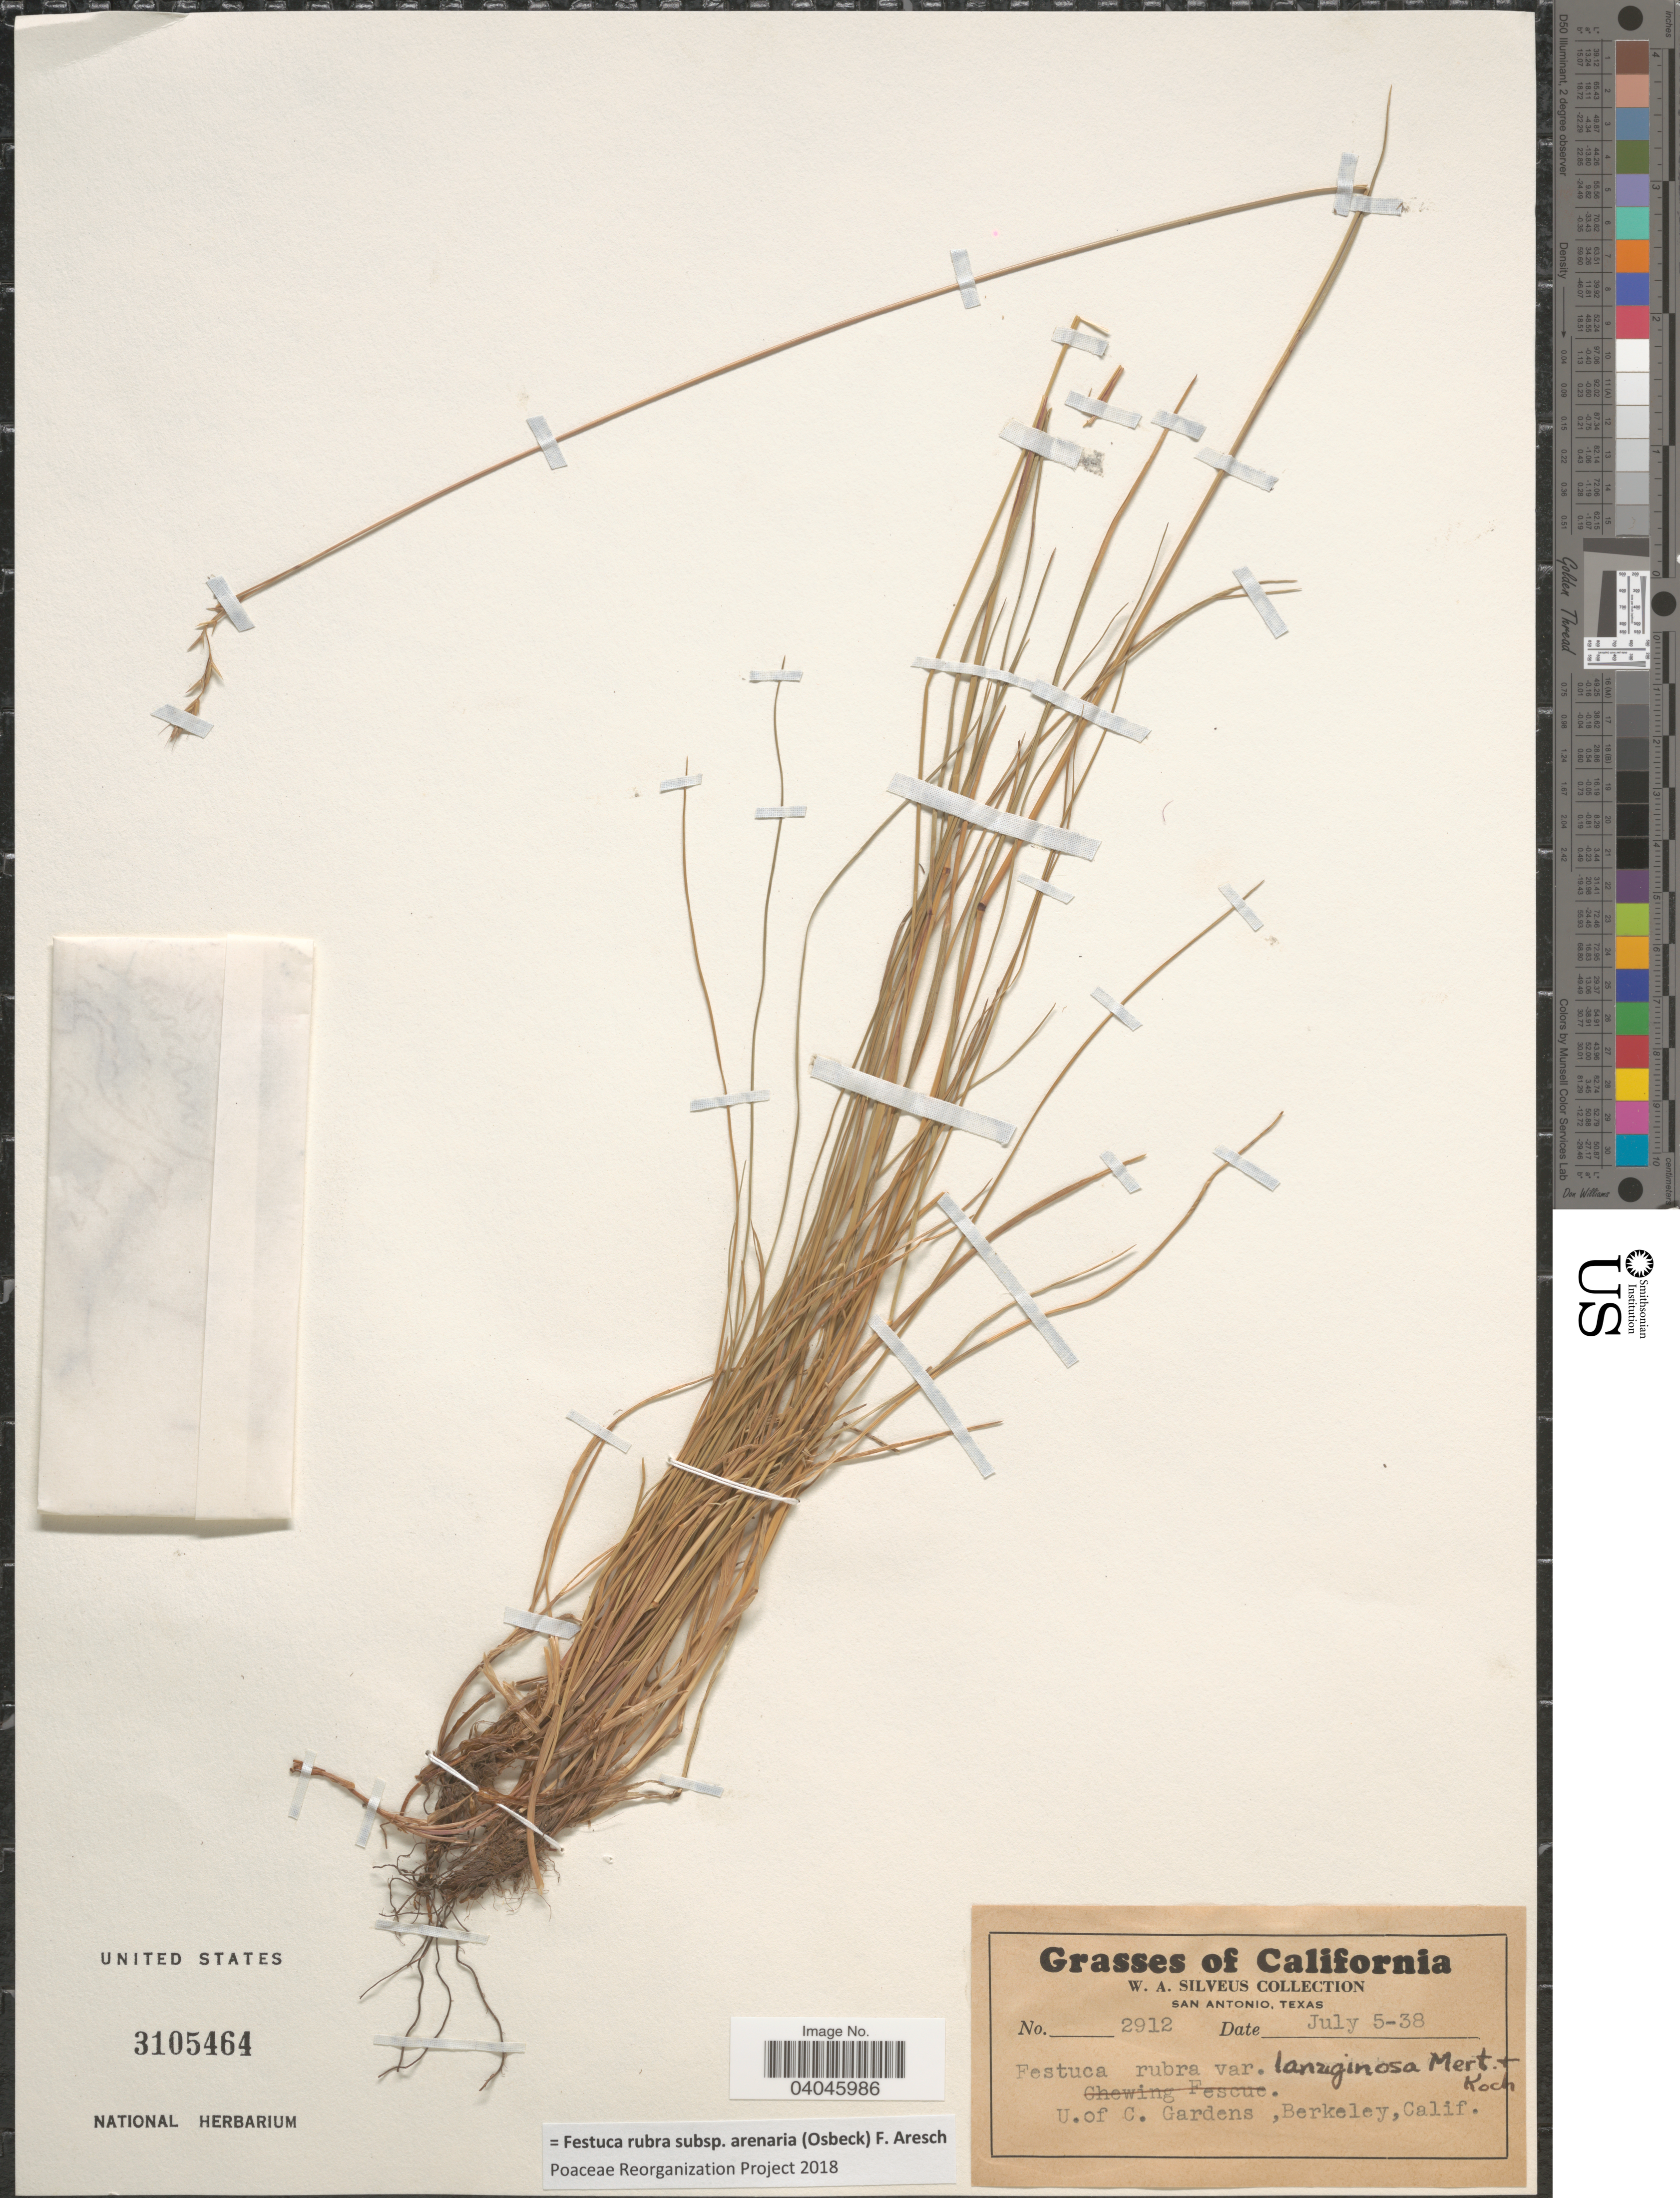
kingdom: Plantae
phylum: Tracheophyta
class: Liliopsida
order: Poales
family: Poaceae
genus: Festuca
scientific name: Festuca rubra subsp. arenaria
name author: (Osbeck) F. Aresch.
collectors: W. Silveus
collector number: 2912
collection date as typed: Transcribed d/m/y: 5/7/38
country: United States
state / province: California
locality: U. of C. Gardens.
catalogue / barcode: US 3105464